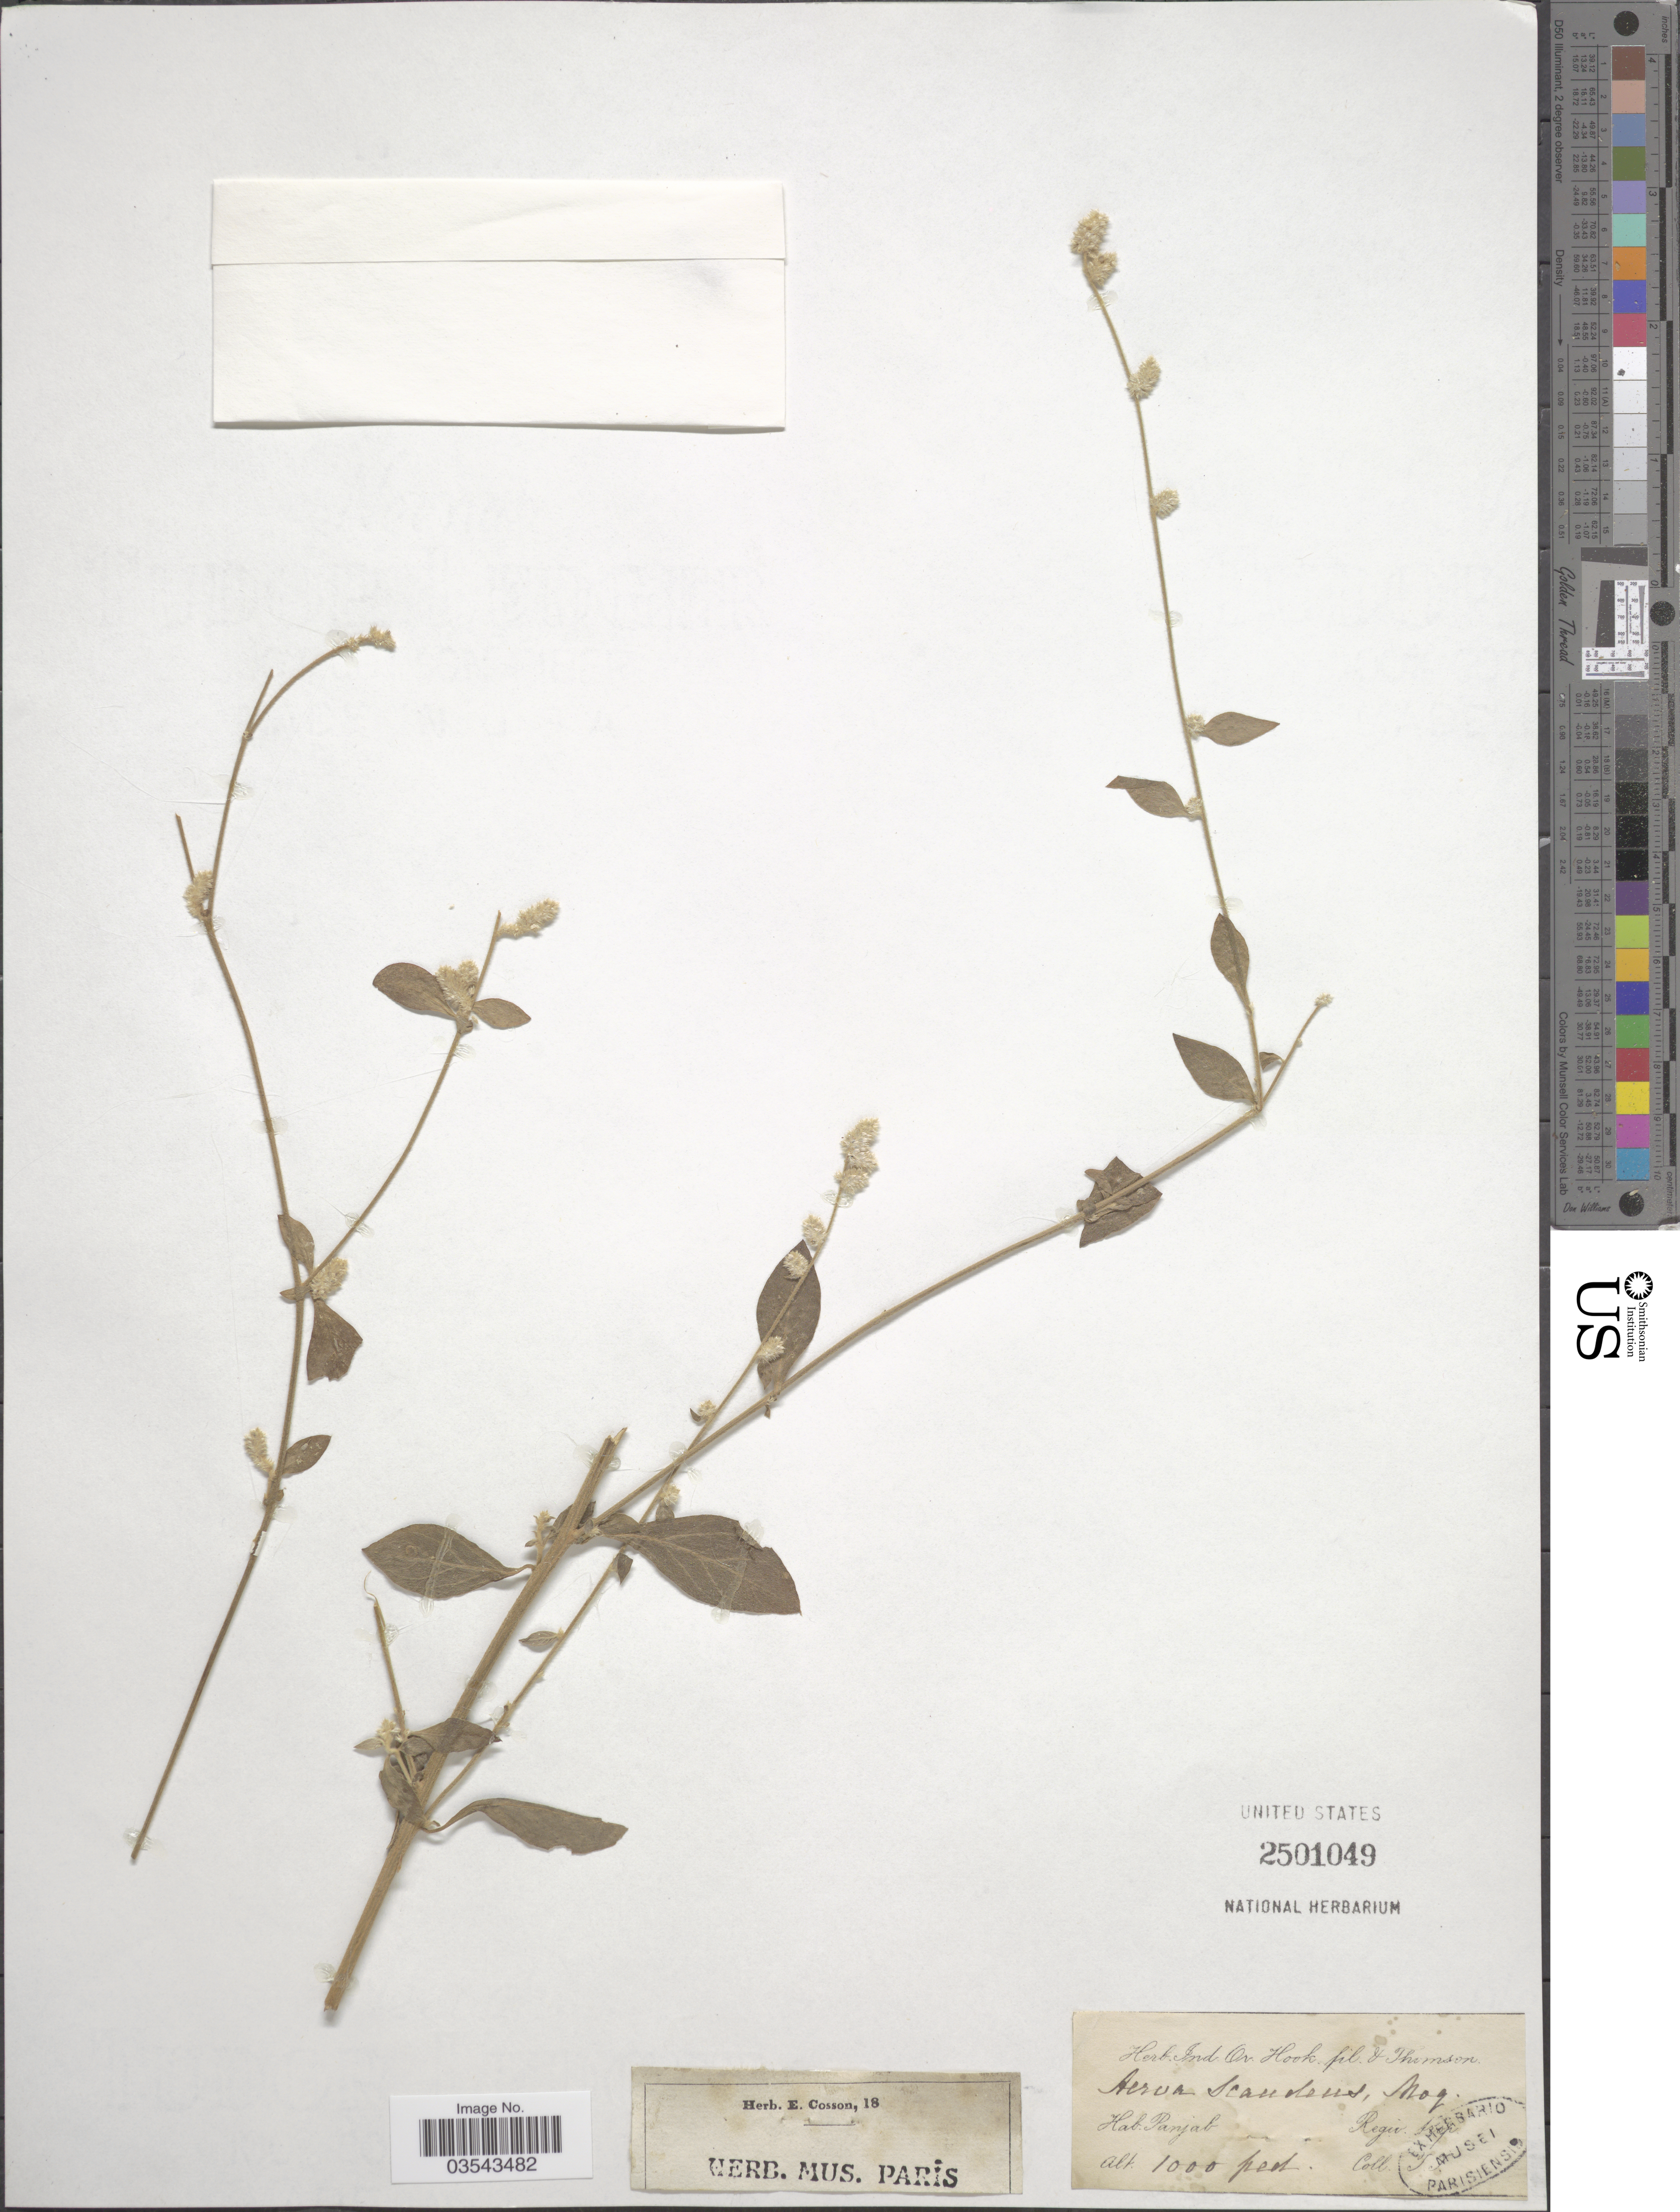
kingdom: Plantae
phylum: Tracheophyta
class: Magnoliopsida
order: Caryophyllales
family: Amaranthaceae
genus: Ouret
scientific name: Ouret sanguinolenta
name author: (L.) Kuntze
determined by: Strong, Mark T., (BOT), Smithsonian Institution - National Museum of Natural History (UNITED STATES)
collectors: T. Thomson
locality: Panjab. Regio. trop.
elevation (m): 305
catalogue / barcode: US 2501049